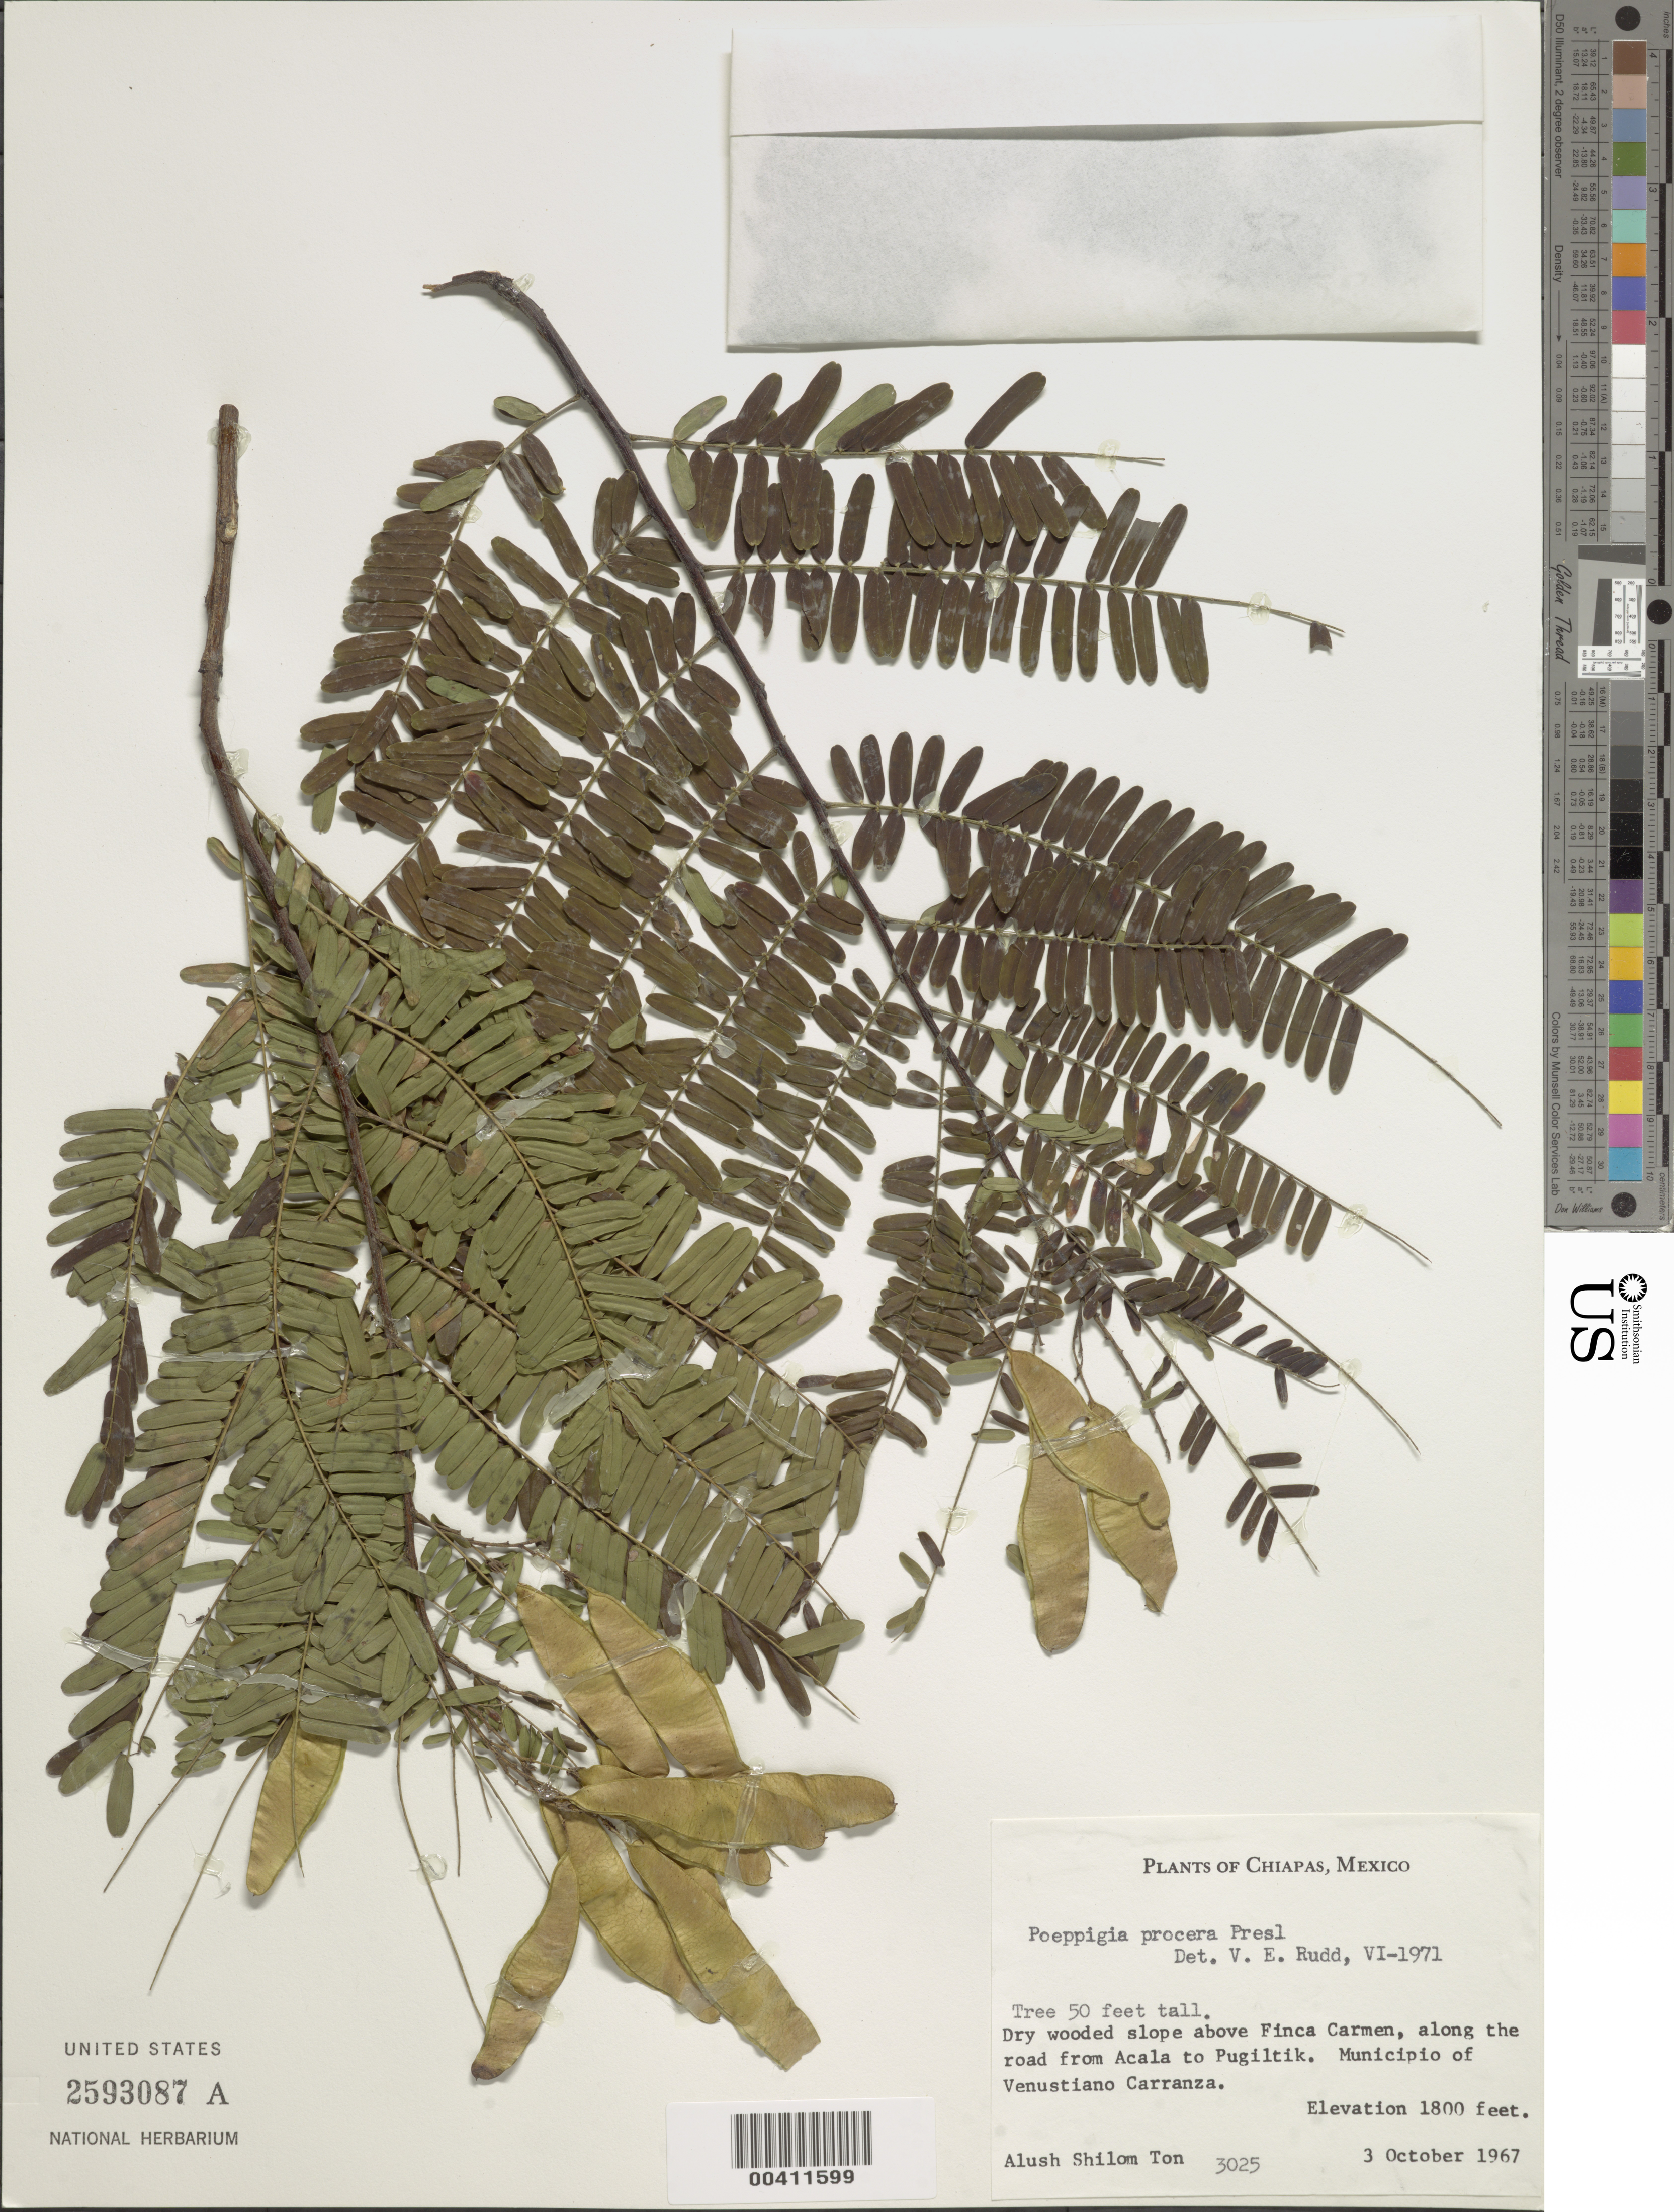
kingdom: Plantae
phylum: Tracheophyta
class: Magnoliopsida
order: Fabales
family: Fabaceae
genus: Poeppigia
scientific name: Poeppigia procera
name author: C. Presl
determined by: Rudd, V. E.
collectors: A. S. Ton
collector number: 3025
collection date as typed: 03 Oct 1967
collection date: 1967-10-03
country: Mexico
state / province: Chiapas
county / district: Venustiano Carranza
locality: Above Finca Carmen, road from Acala to Pugiltik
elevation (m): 549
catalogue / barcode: US 2593087A